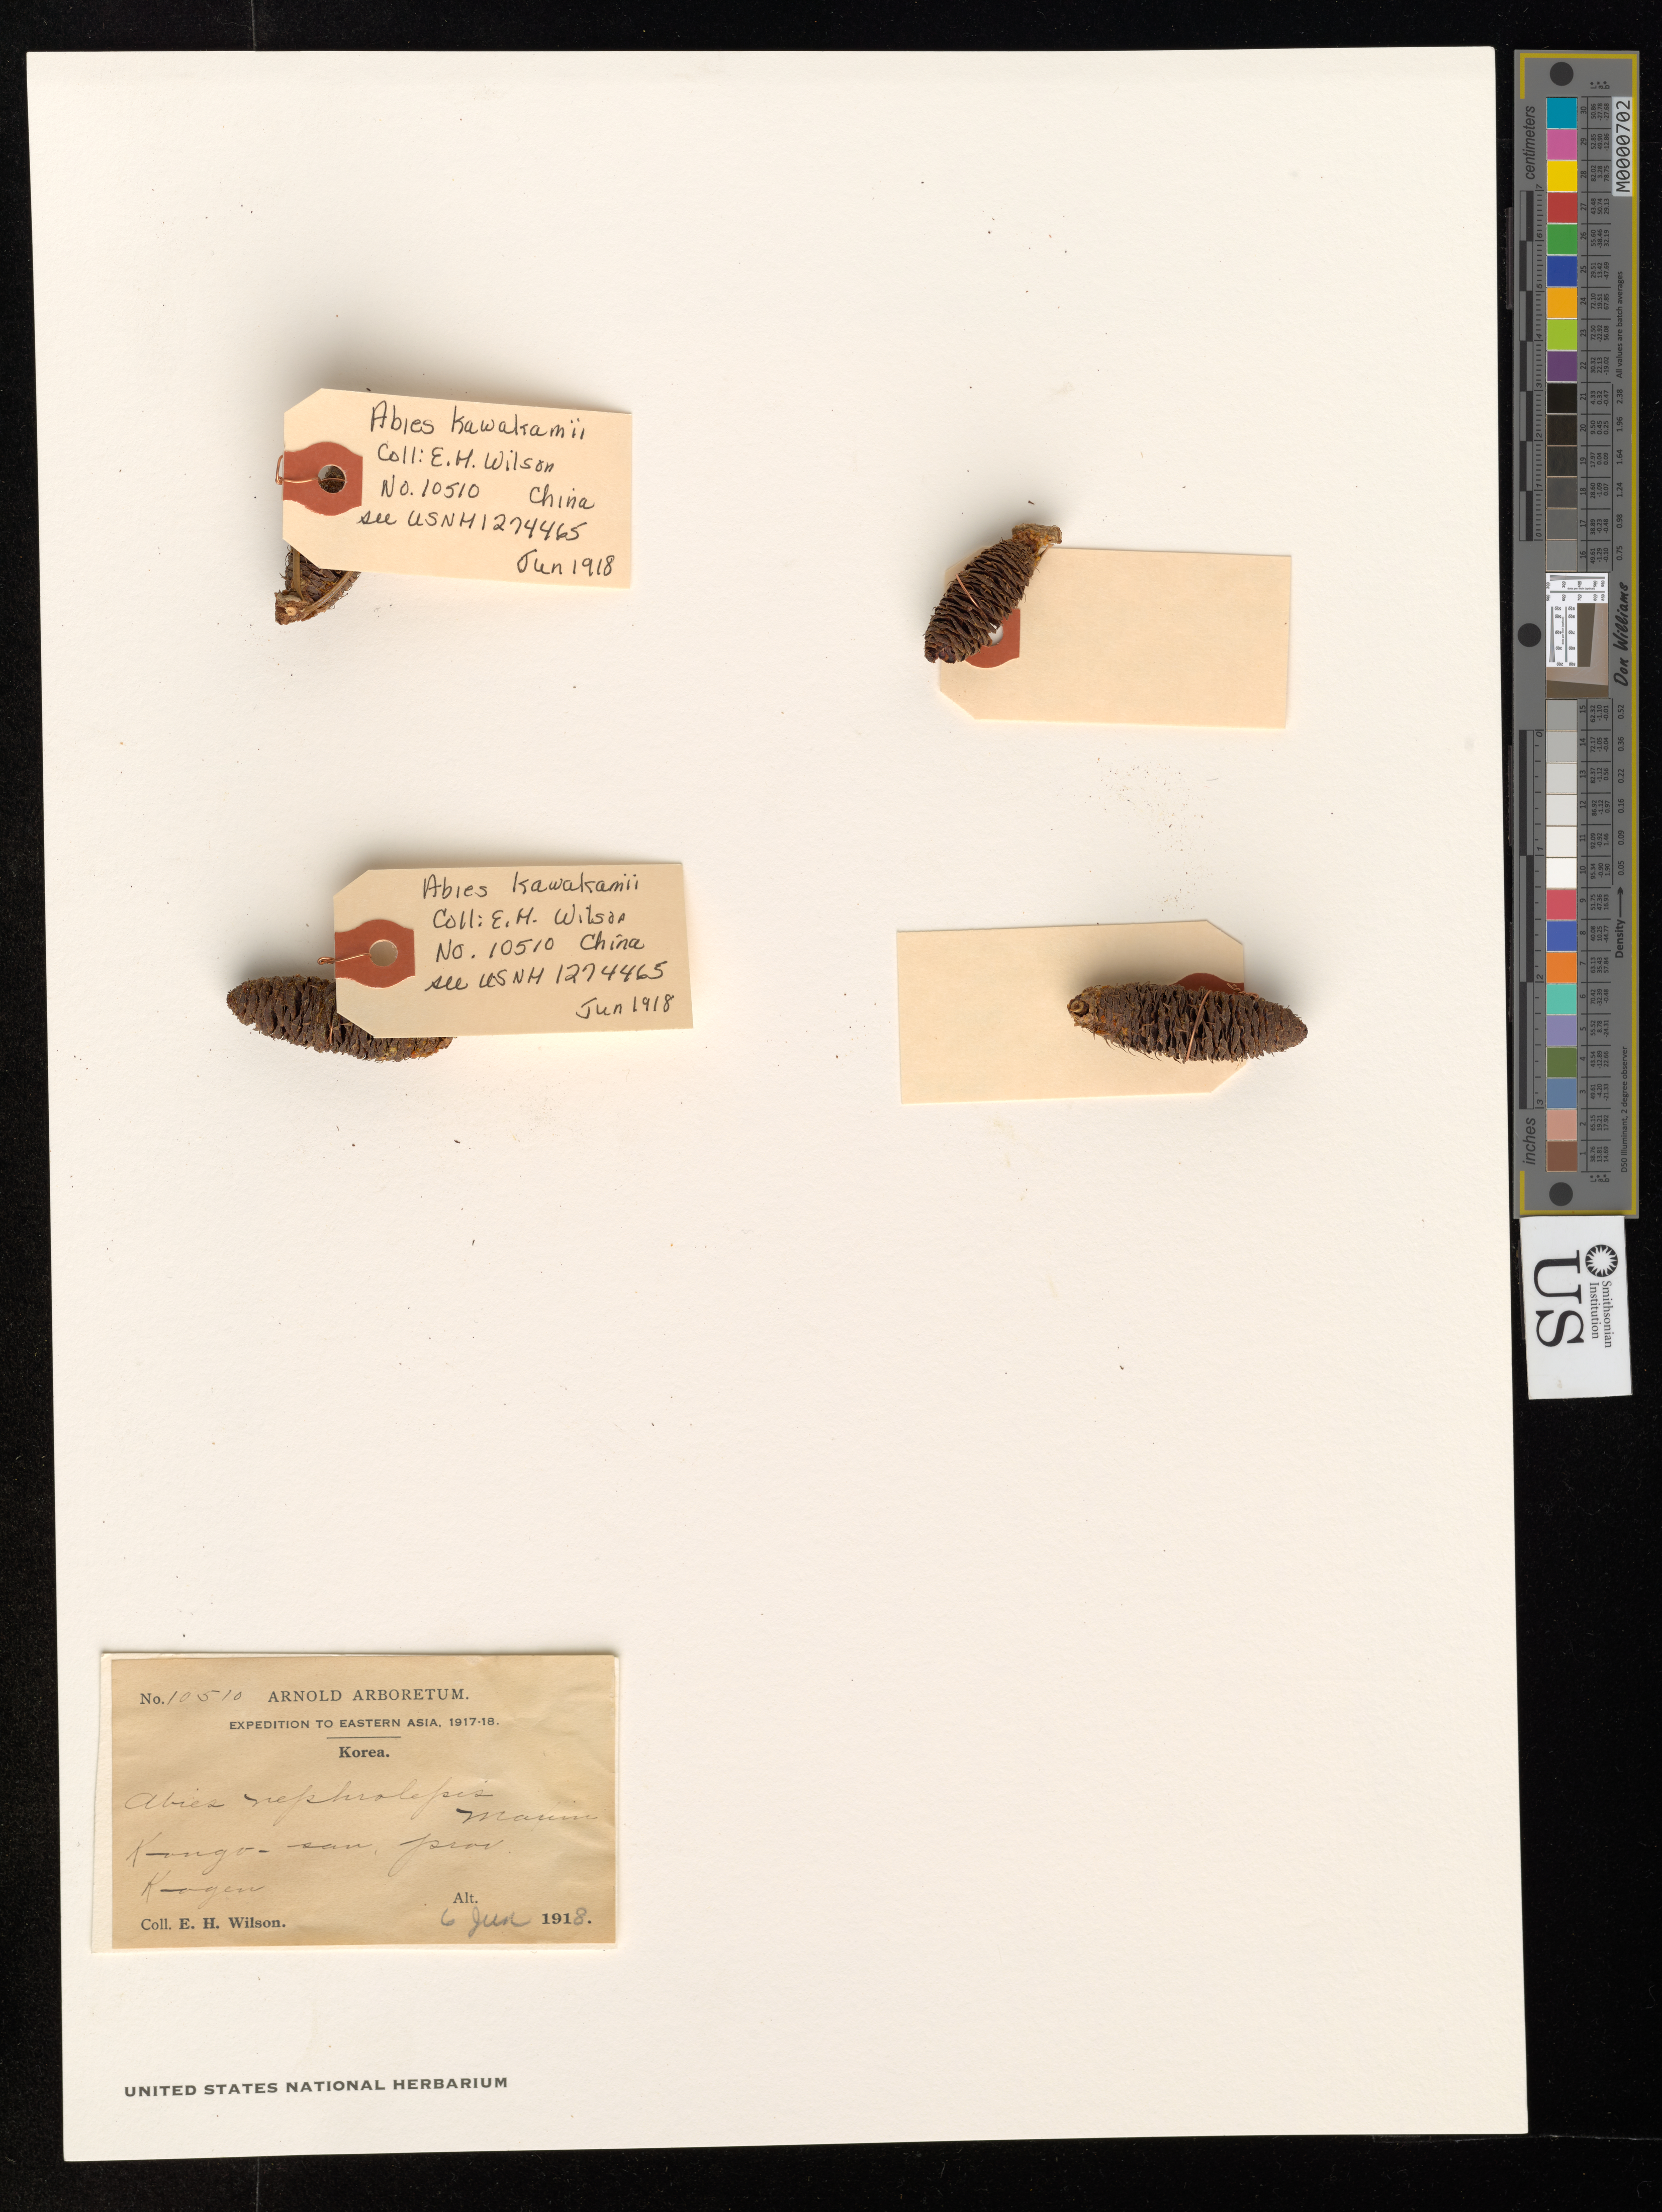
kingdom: Plantae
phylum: Tracheophyta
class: Pinopsida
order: Pinales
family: Pinaceae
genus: Abies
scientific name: Abies nephrolepis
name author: (Trautv.) Maxim.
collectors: E. Wilson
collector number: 10510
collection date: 1918-06-06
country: South Korea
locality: Eastern Asia, near top of Mt. Miroku, Kongo-san, prov. Kogen